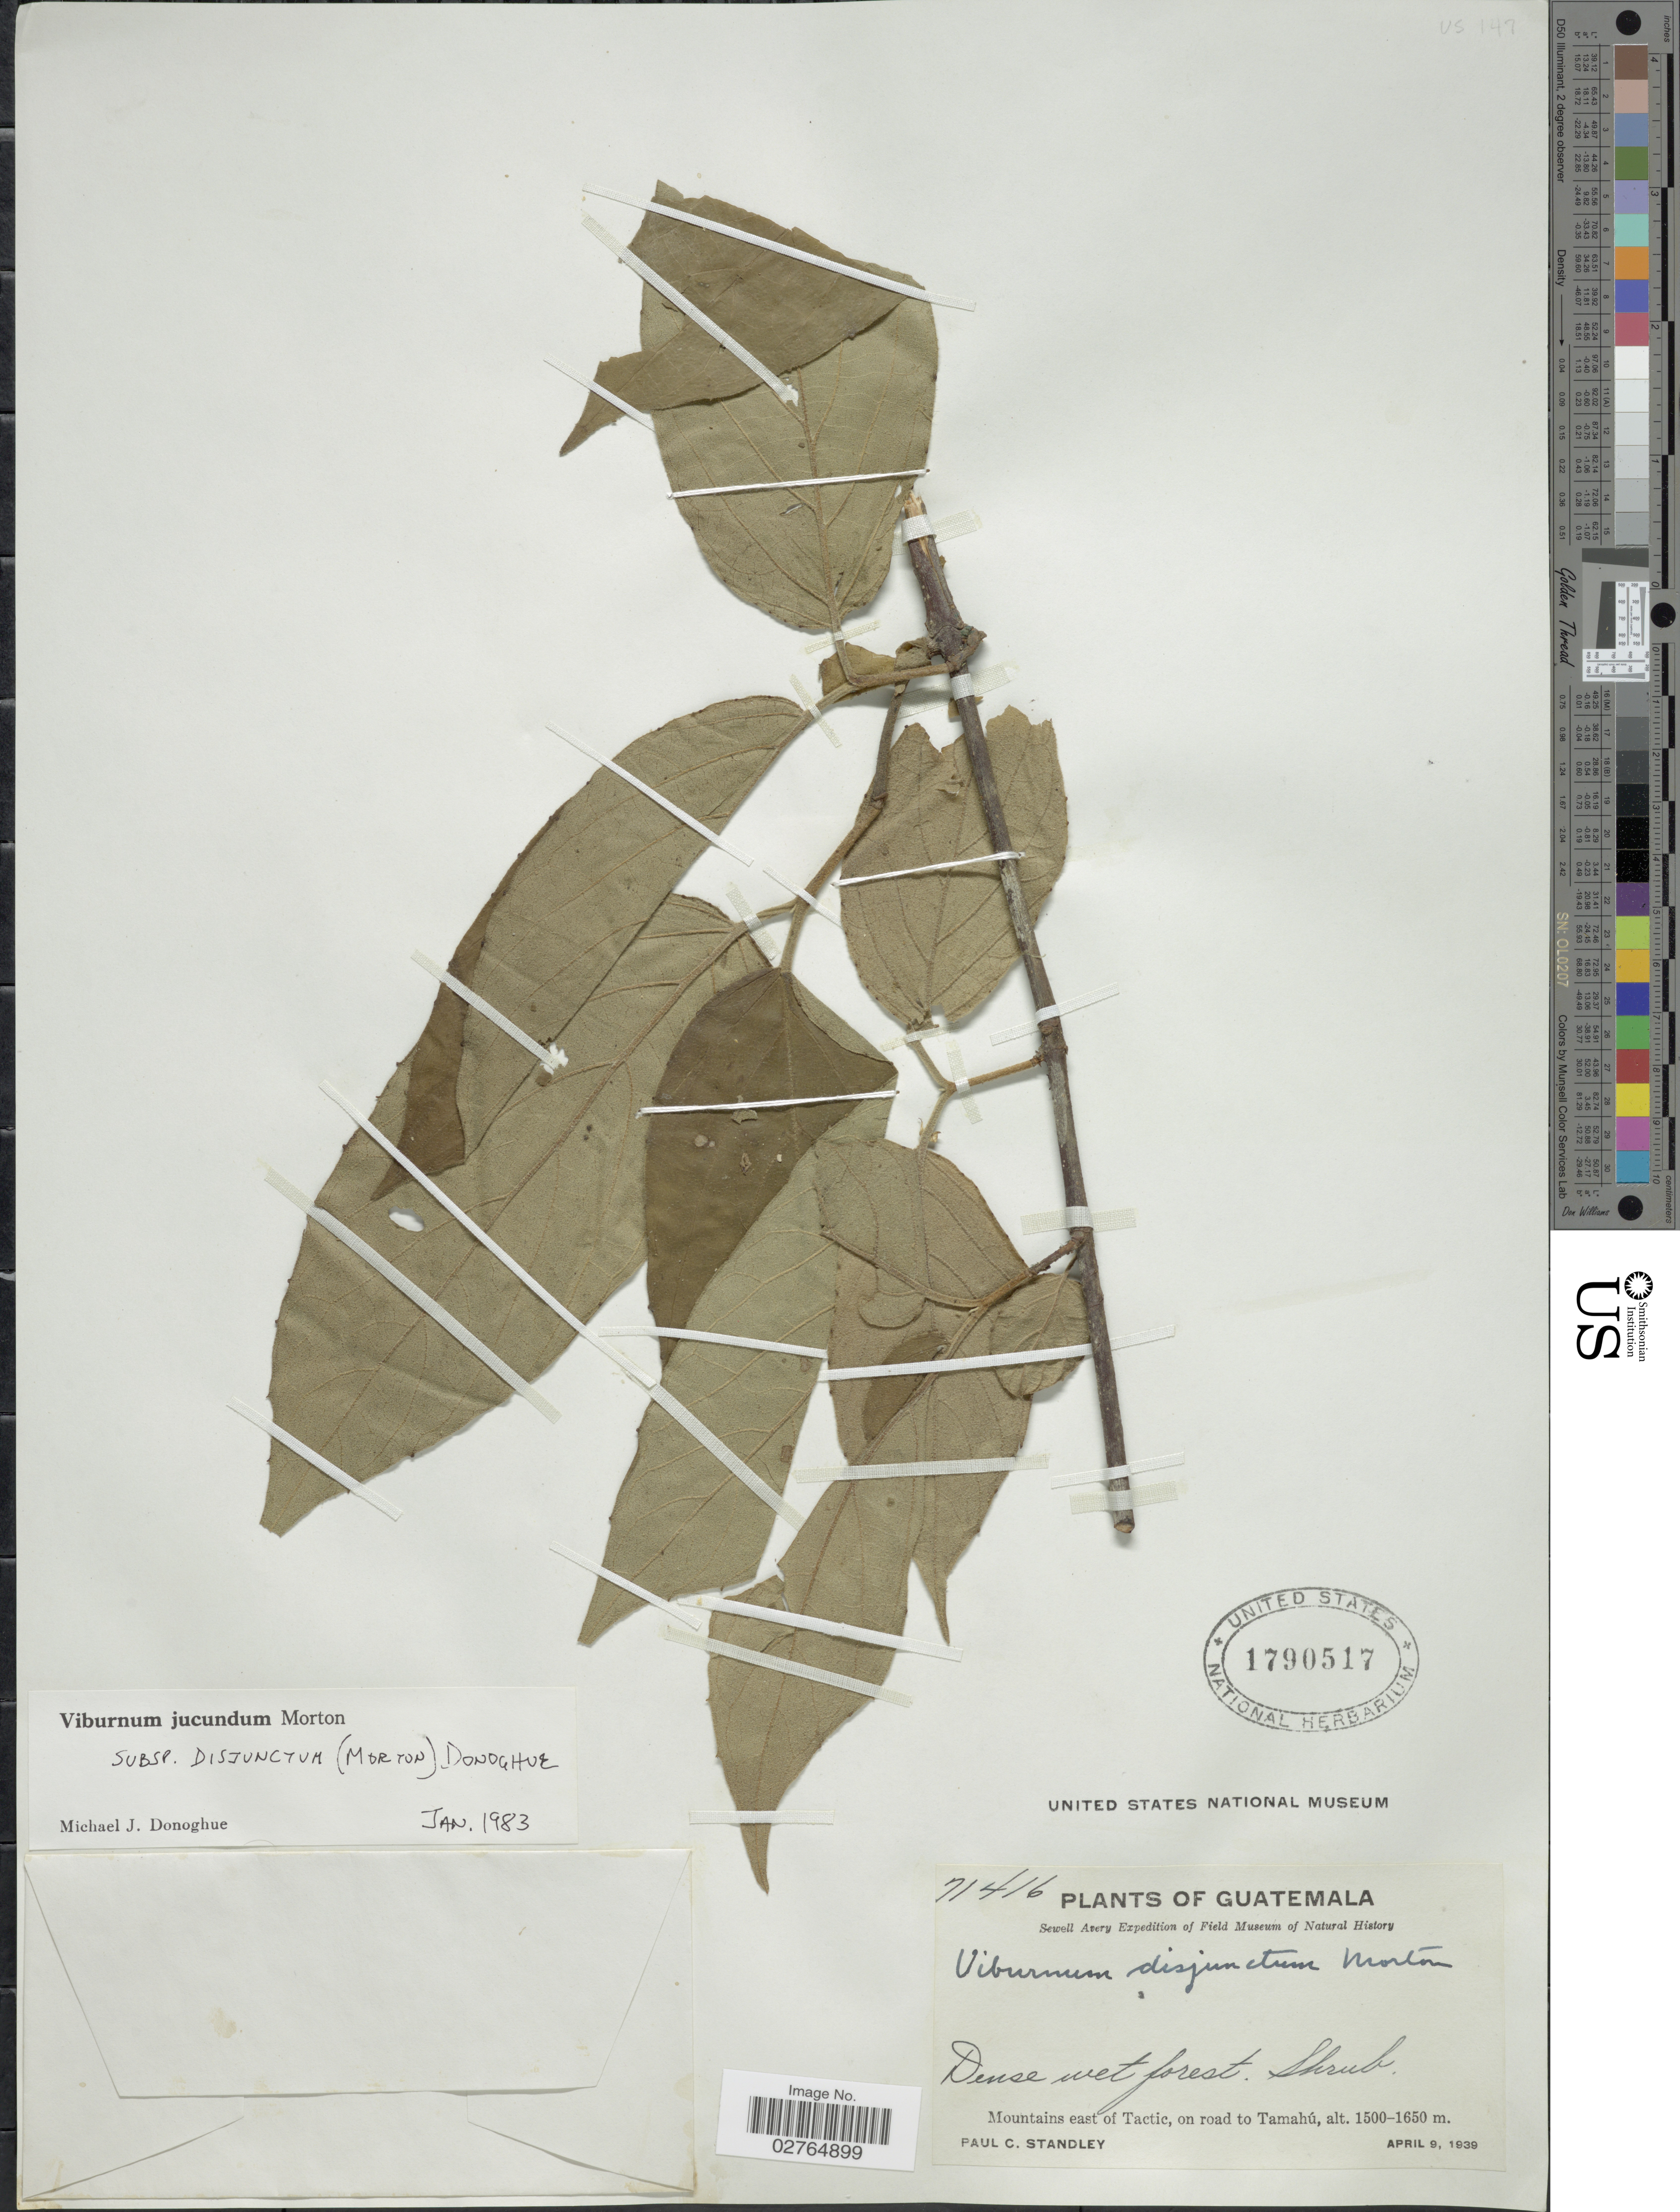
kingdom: Plantae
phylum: Tracheophyta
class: Magnoliopsida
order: Dipsacales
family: Viburnaceae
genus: Viburnum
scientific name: Viburnum jucundum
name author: C.V. Morton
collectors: P. C. Standley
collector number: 71416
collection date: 1939-04-09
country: Guatemala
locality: Mountains east of Tactic, on road to Tamahú.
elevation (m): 1500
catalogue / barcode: US 1790517